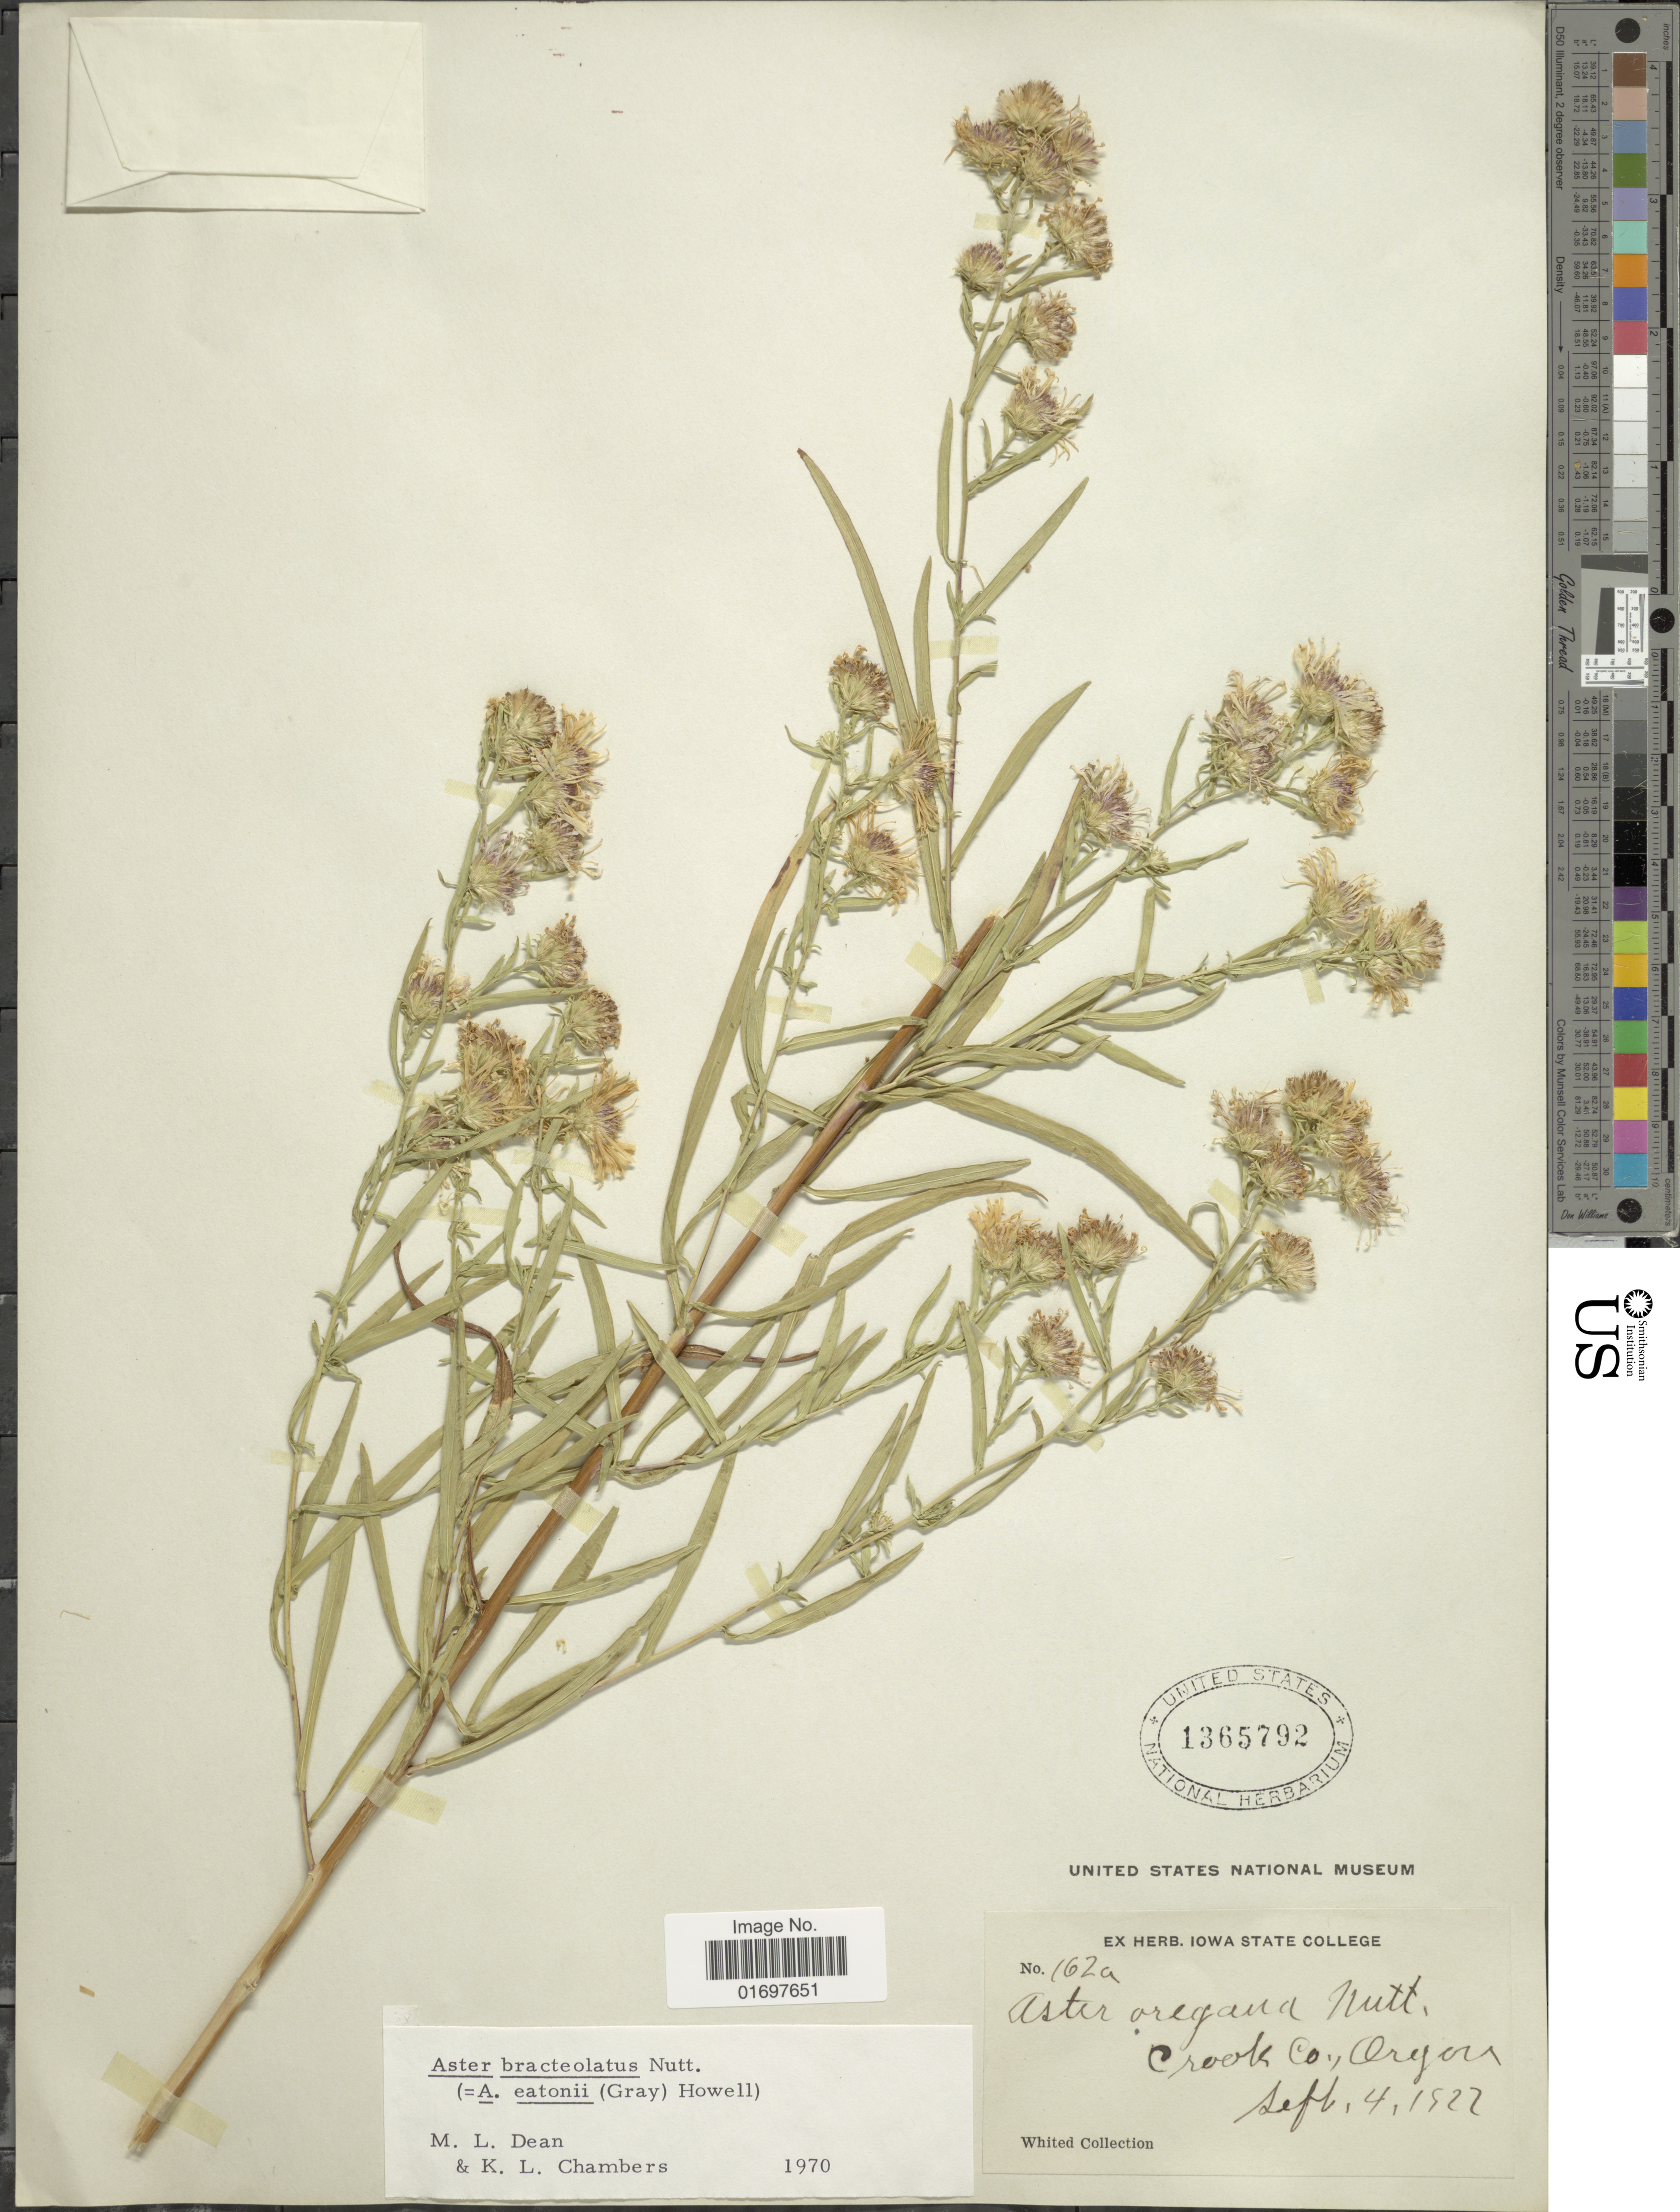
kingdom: Plantae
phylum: Tracheophyta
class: Magnoliopsida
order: Asterales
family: Asteraceae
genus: Symphyotrichum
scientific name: Symphyotrichum bracteolatum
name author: (Nutt.) G.L. Nesom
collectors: K. Whited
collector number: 162a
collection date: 1922-09-04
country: United States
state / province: Oregon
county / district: Crook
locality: Crook co., Oregon.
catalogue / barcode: US 1365792